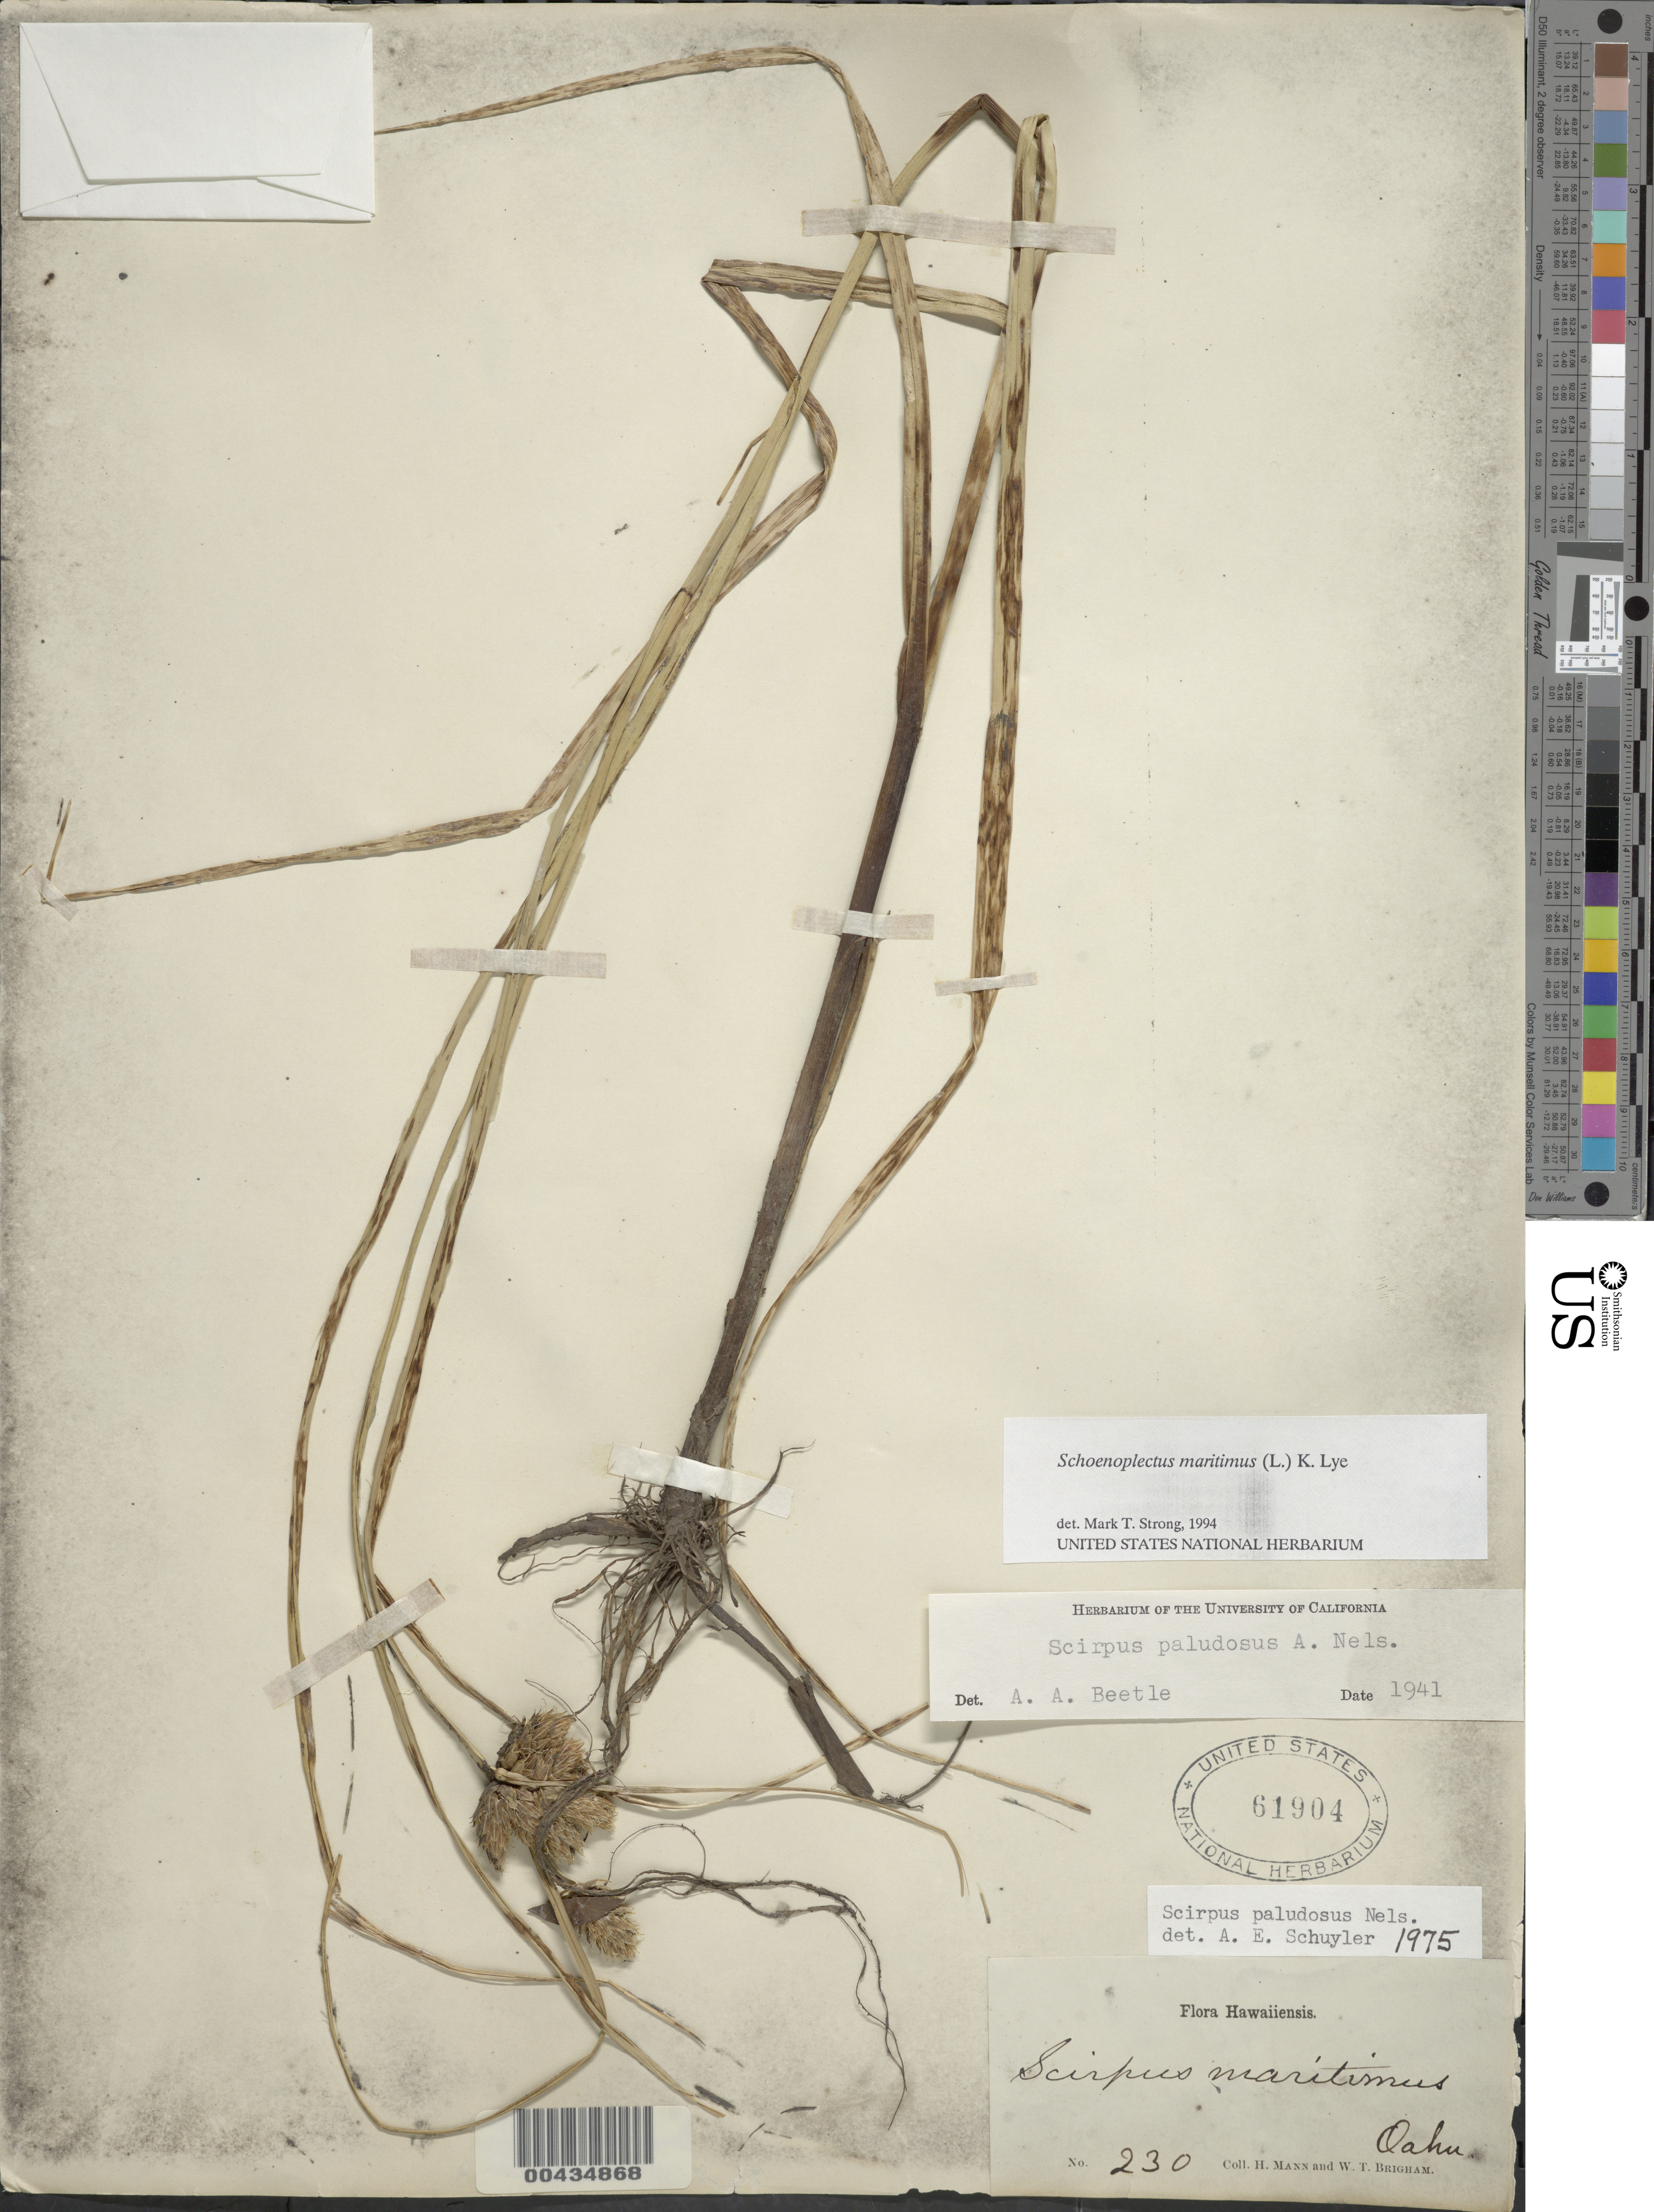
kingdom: Plantae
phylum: Tracheophyta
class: Liliopsida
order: Poales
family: Cyperaceae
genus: Bolboschoenus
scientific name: Bolboschoenus maritimus subsp. paludosus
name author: (A. Nelson) T. Koyama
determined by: Strong, M. T., (US), Smithsonian Institution - National Museum of Natural History (UNITED STATES)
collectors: H. Mann & W. T. Brigham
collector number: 230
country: United States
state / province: Hawaii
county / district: Honolulu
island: Oahu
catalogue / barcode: US 61904